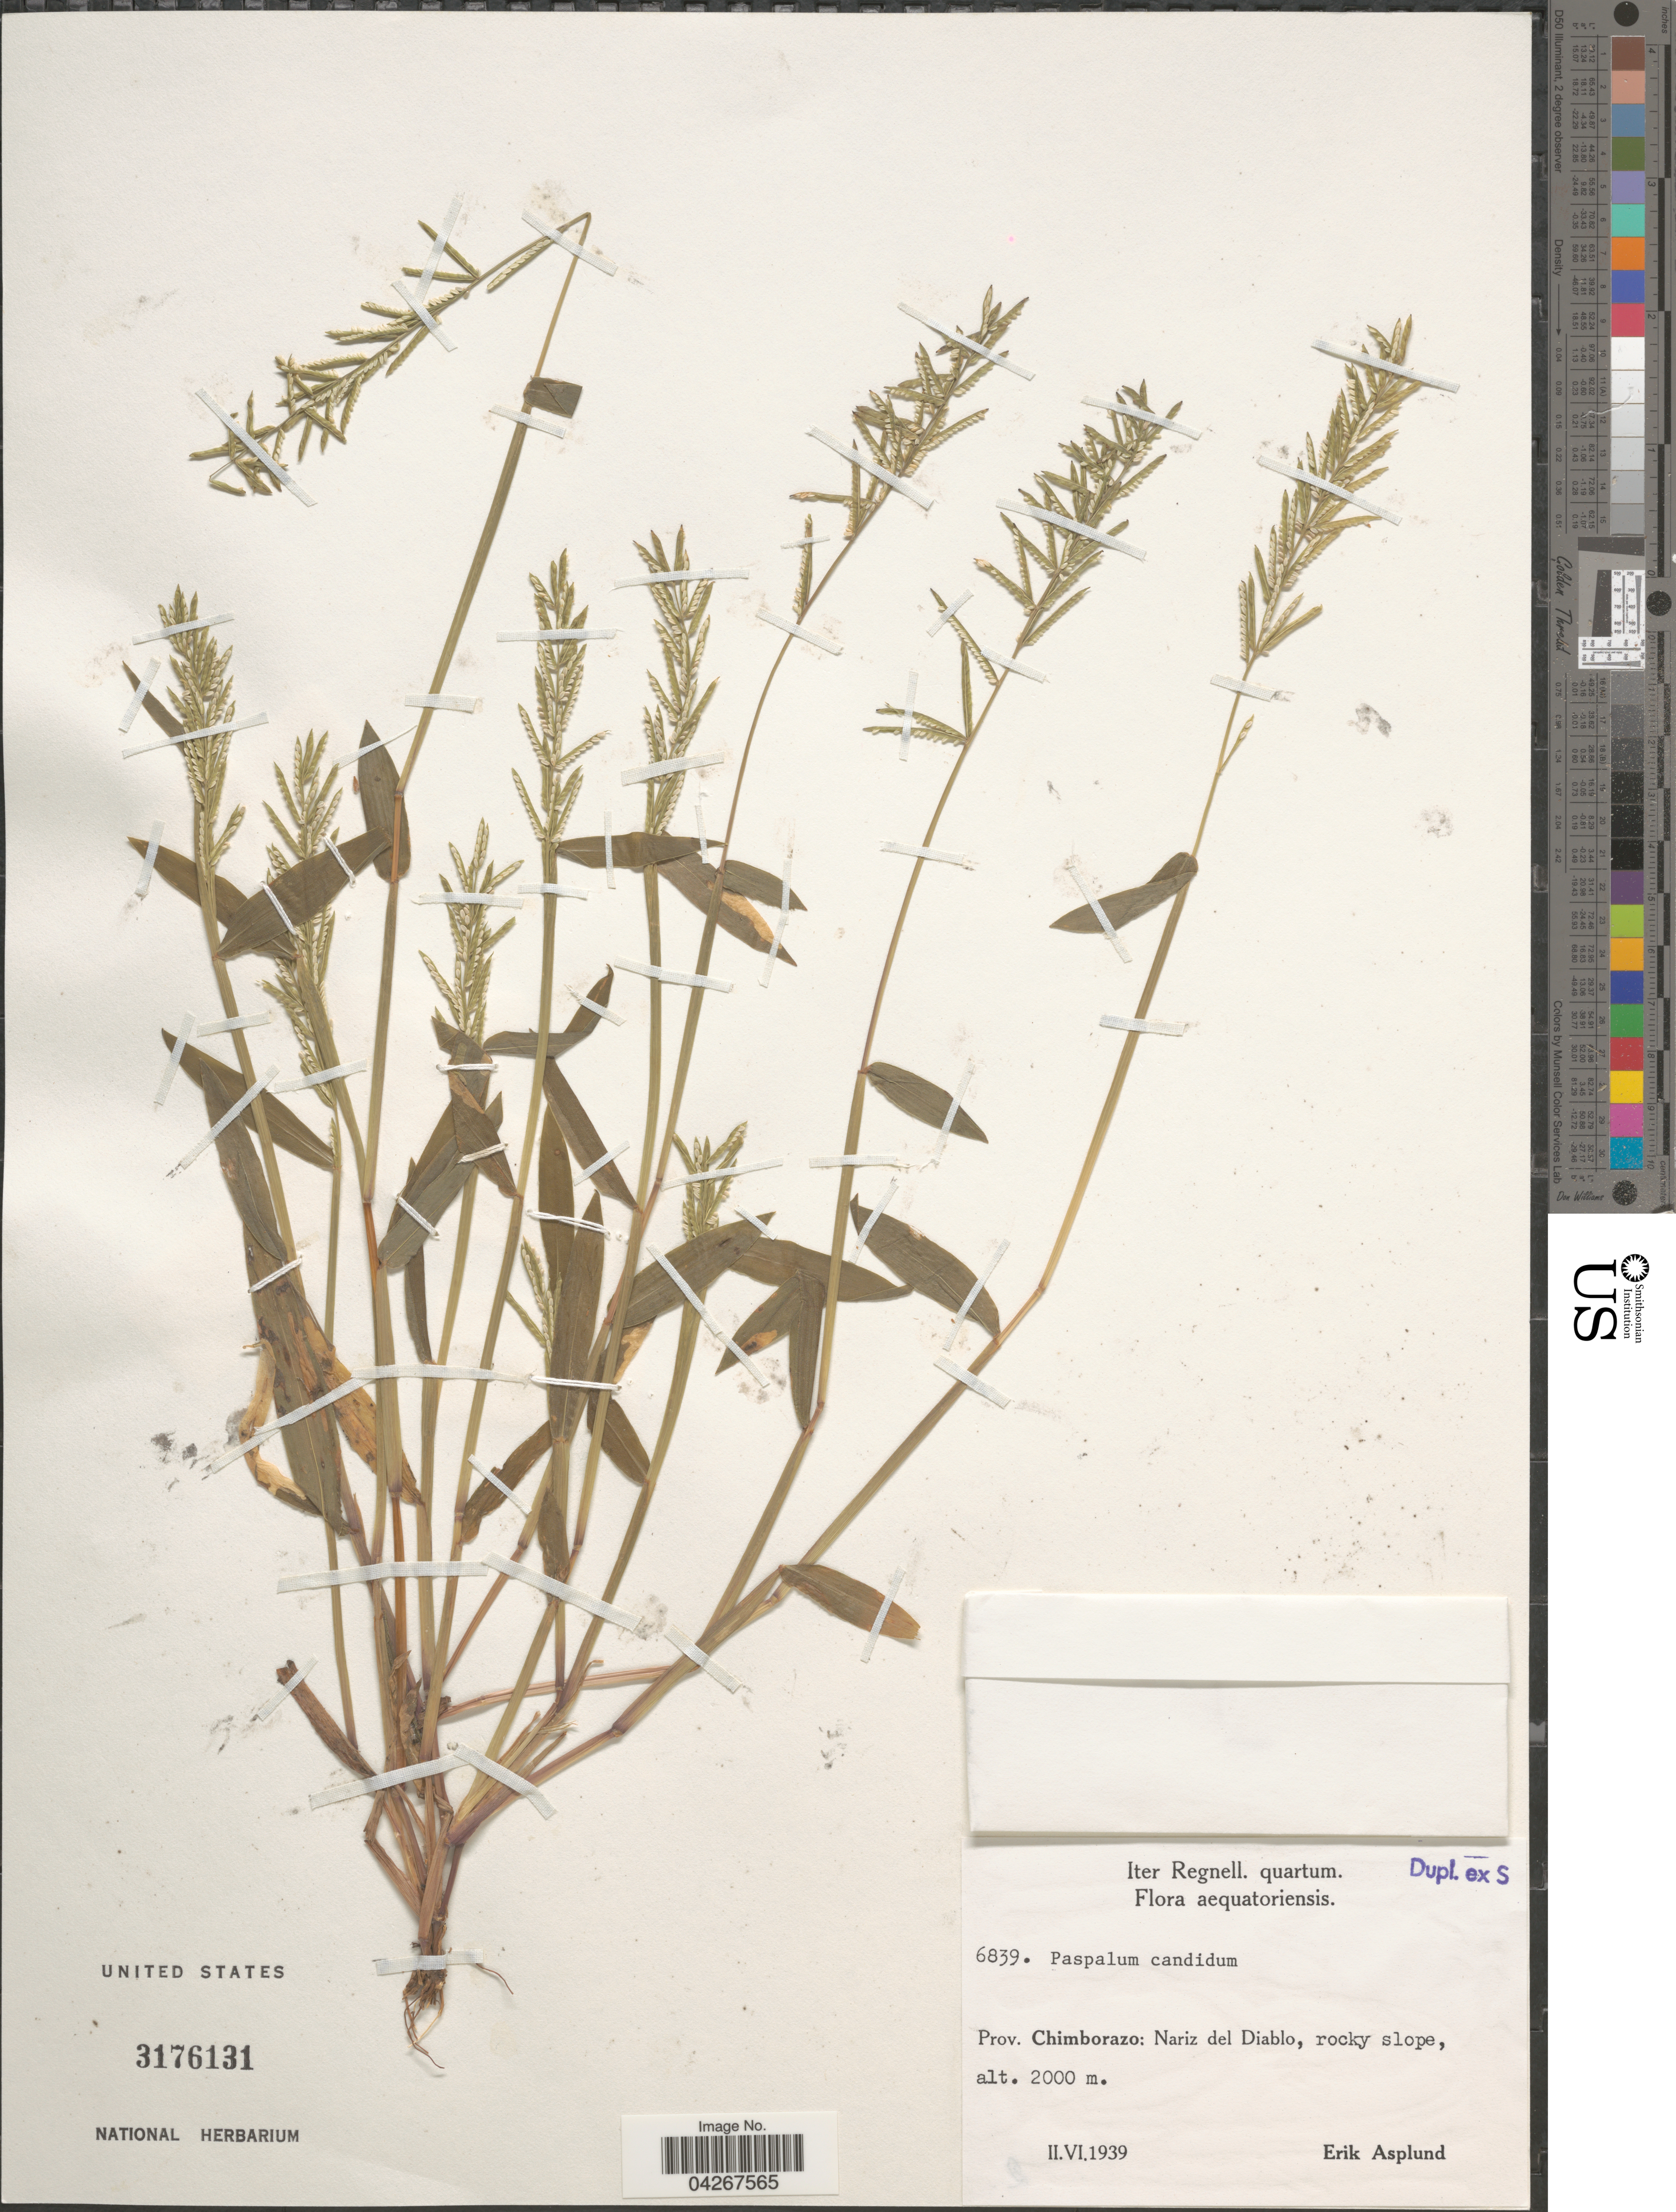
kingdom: Plantae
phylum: Tracheophyta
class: Liliopsida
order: Poales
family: Poaceae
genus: Paspalum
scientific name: Paspalum candidum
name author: (Humb. & Bonpl. ex Fleugge) Kunth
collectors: E. Asplund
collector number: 6839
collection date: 1939-06-02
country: Ecuador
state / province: Chimborazo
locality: Iter Regnell. quartum. Aequatoriensis. Nariz del Diablo, rocky slope.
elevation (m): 2000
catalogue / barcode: US 3176131